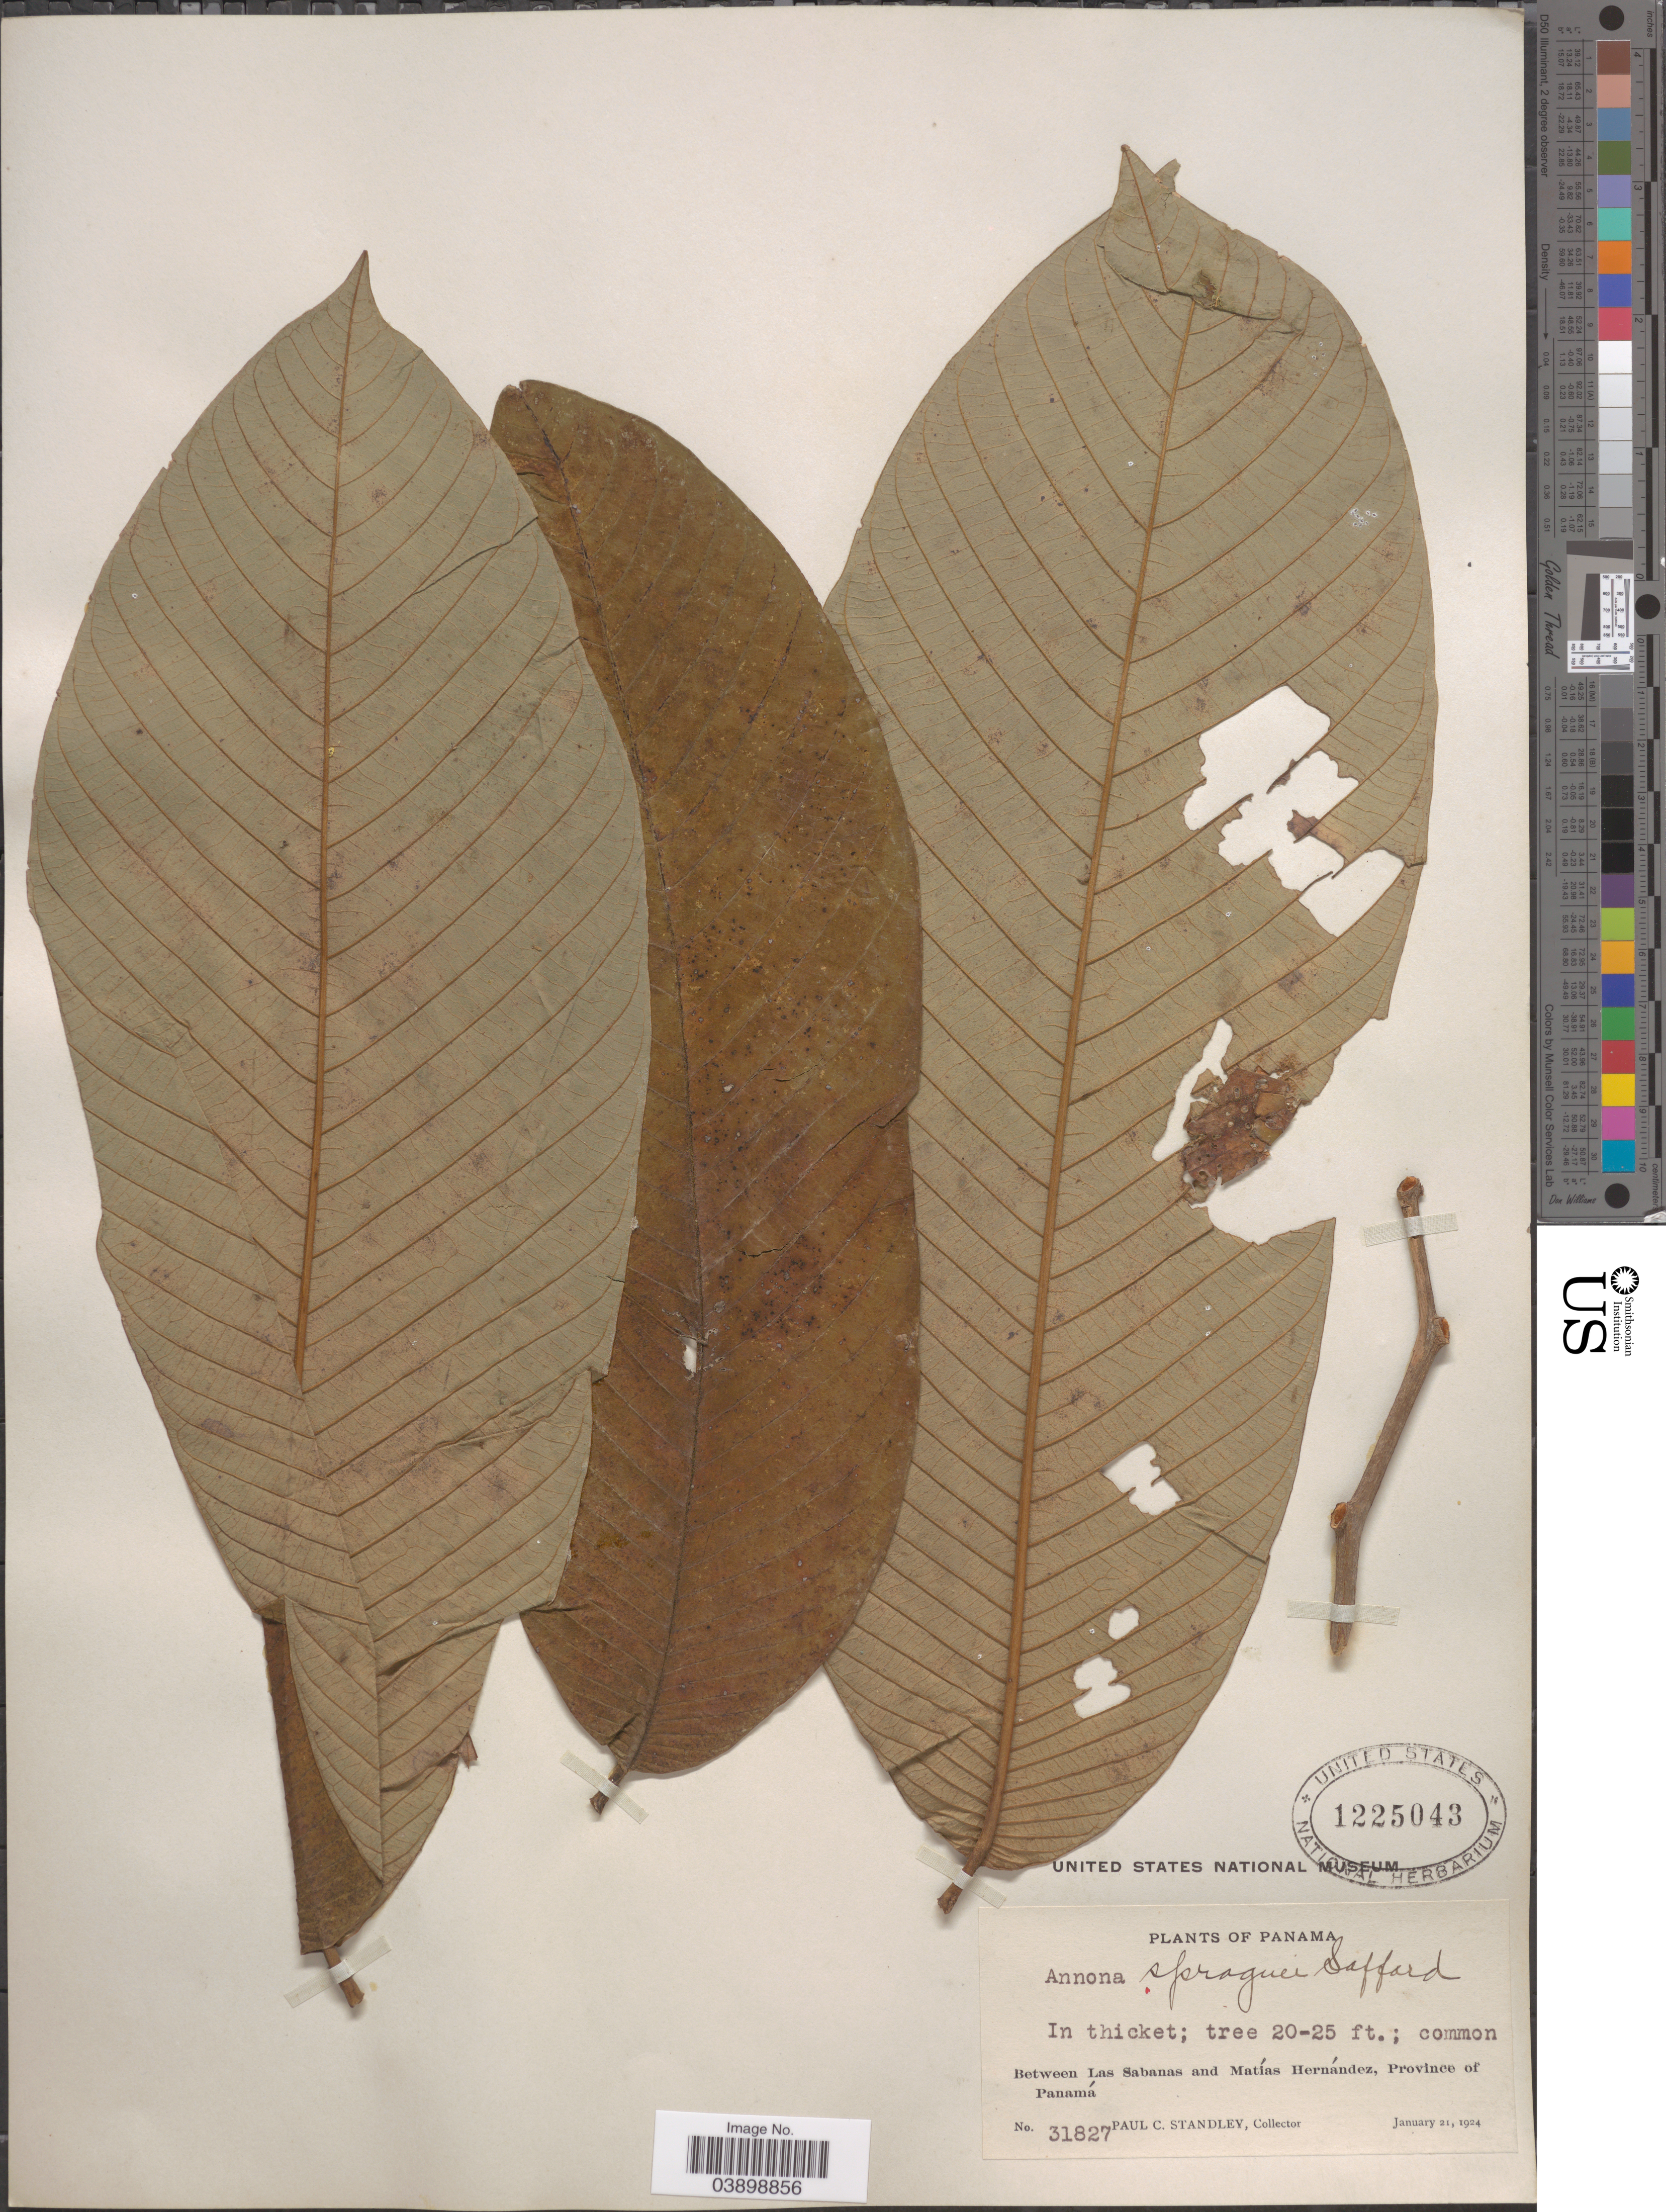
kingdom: Plantae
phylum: Tracheophyta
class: Magnoliopsida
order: Magnoliales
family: Annonaceae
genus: Annona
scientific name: Annona spraguei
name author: Saff.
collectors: P. C. Standley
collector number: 31827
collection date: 1924-01-21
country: Panama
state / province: Panamá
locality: Between Las Sabanas and Matías Hernández.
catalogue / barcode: US 1225043